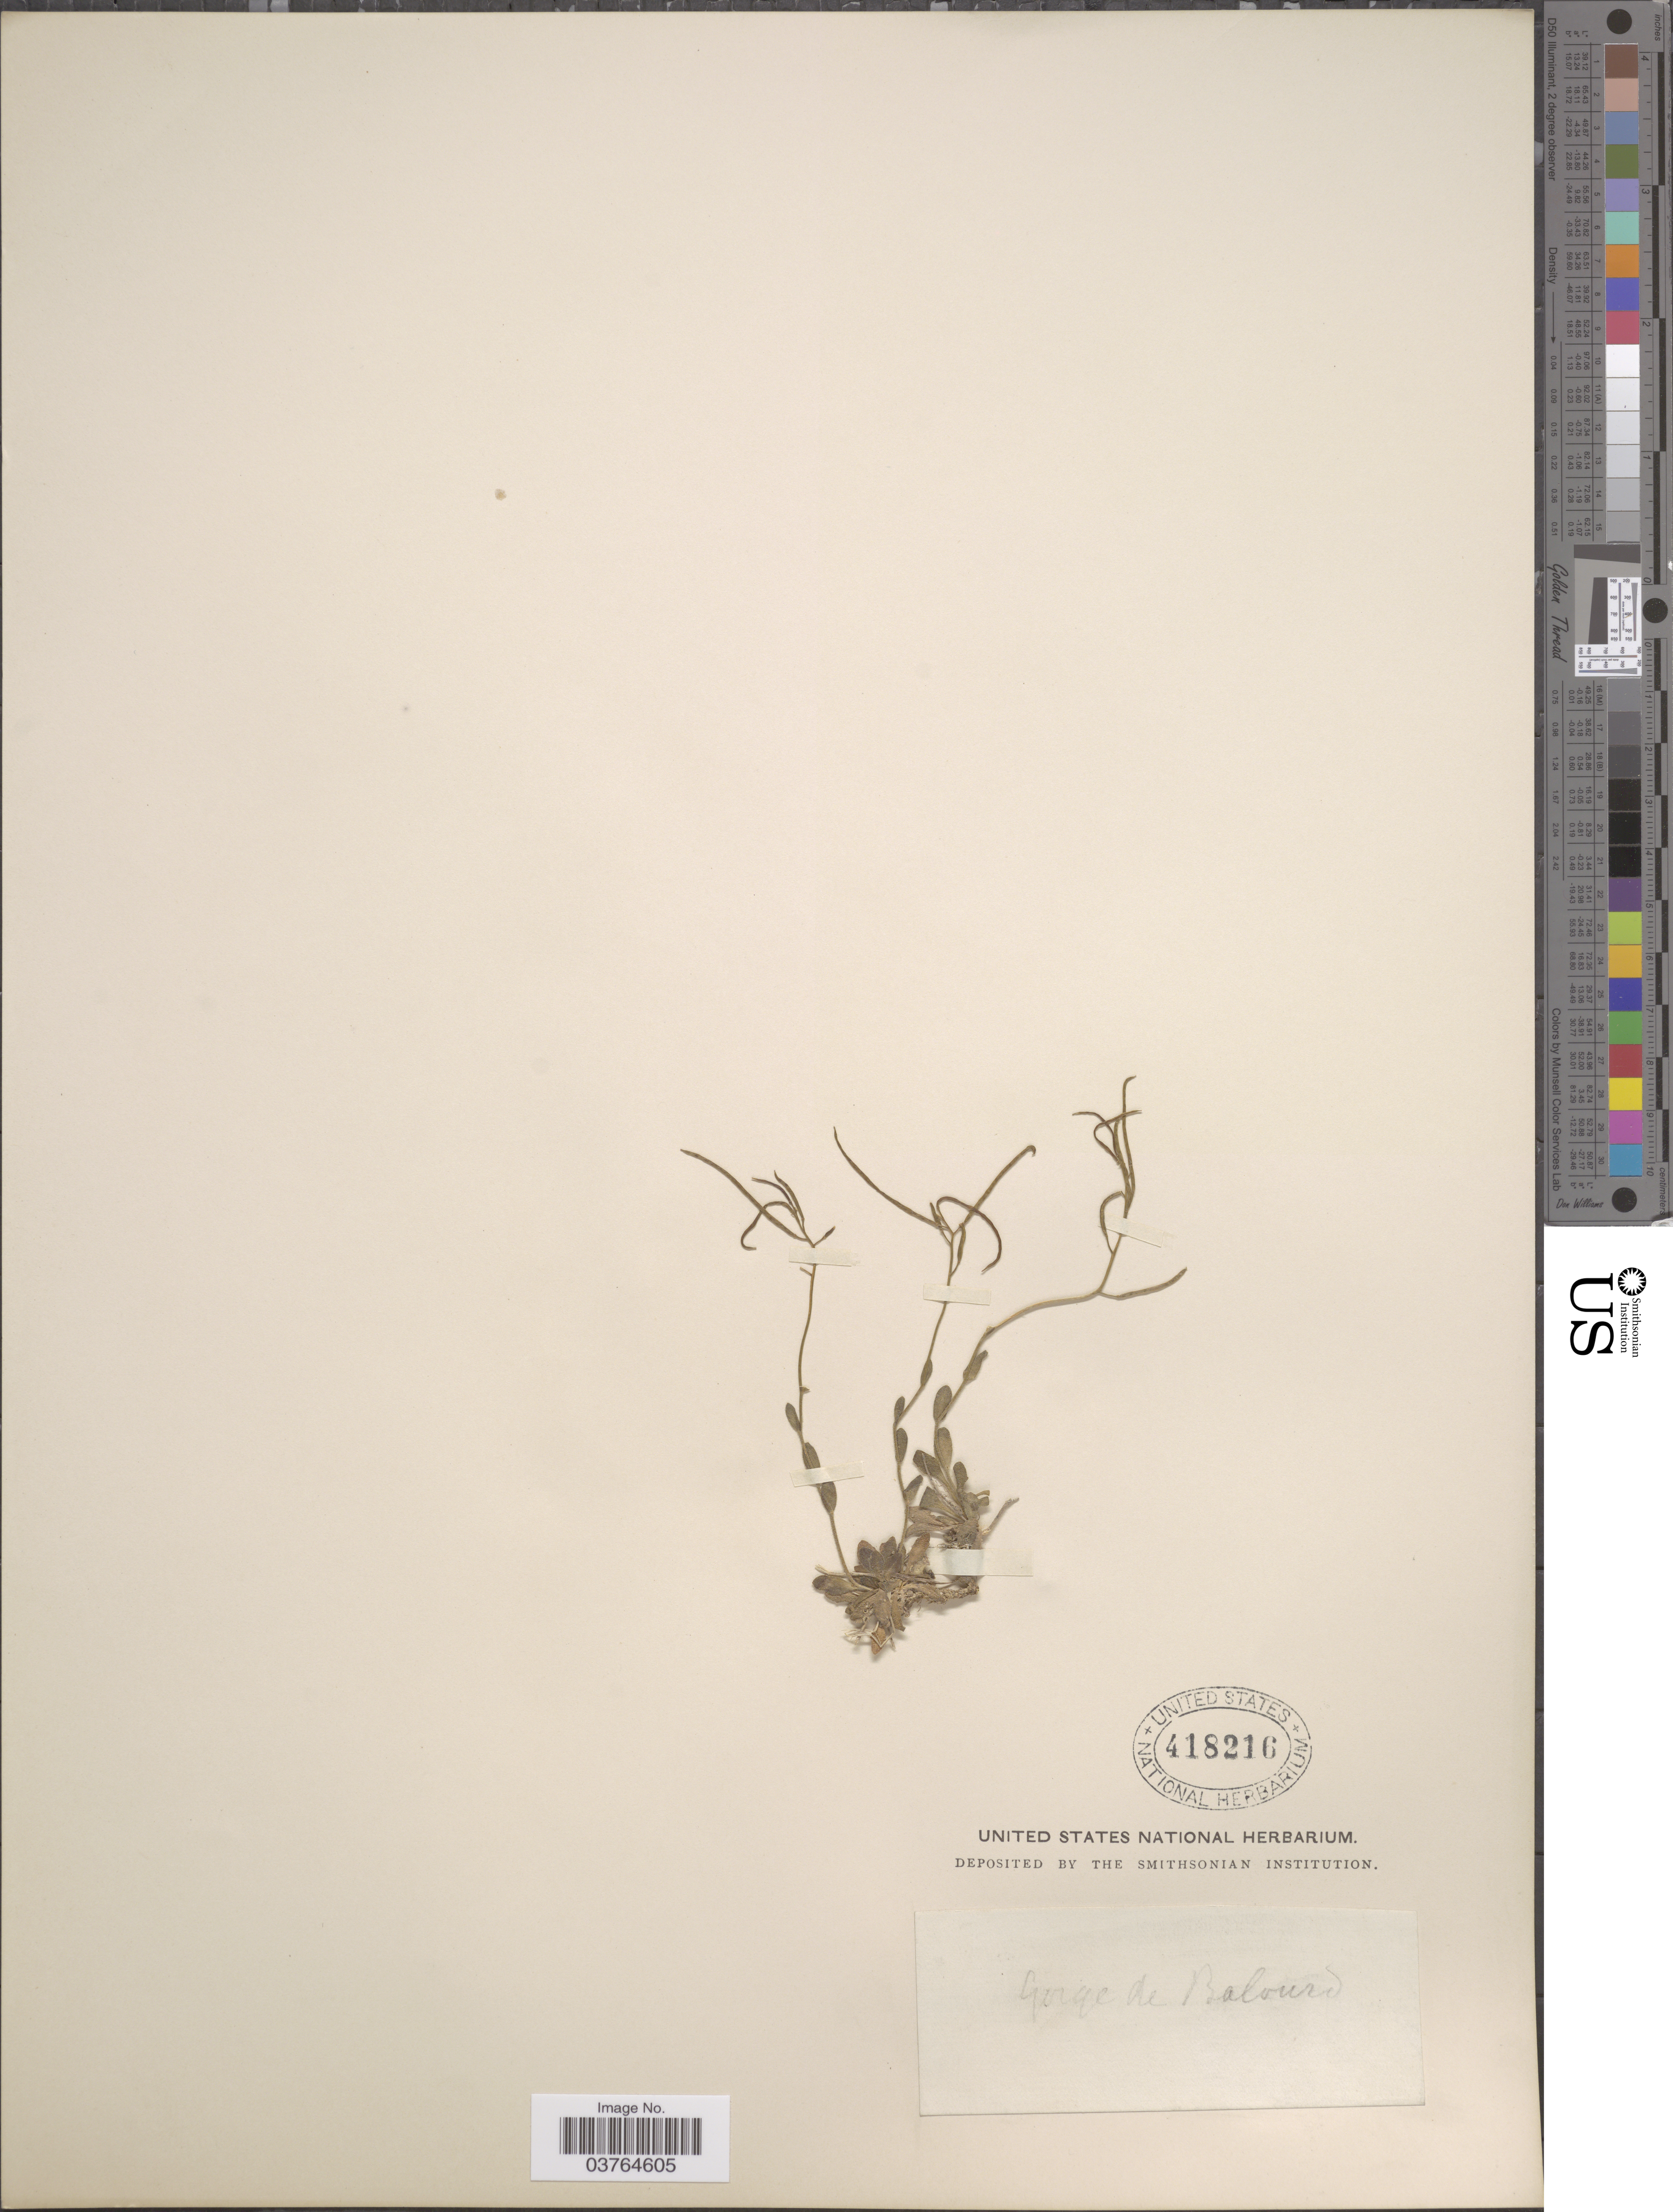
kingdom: Plantae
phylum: Tracheophyta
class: Magnoliopsida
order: Brassicales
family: Brassicaceae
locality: Gorge de Balourd.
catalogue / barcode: US 418216